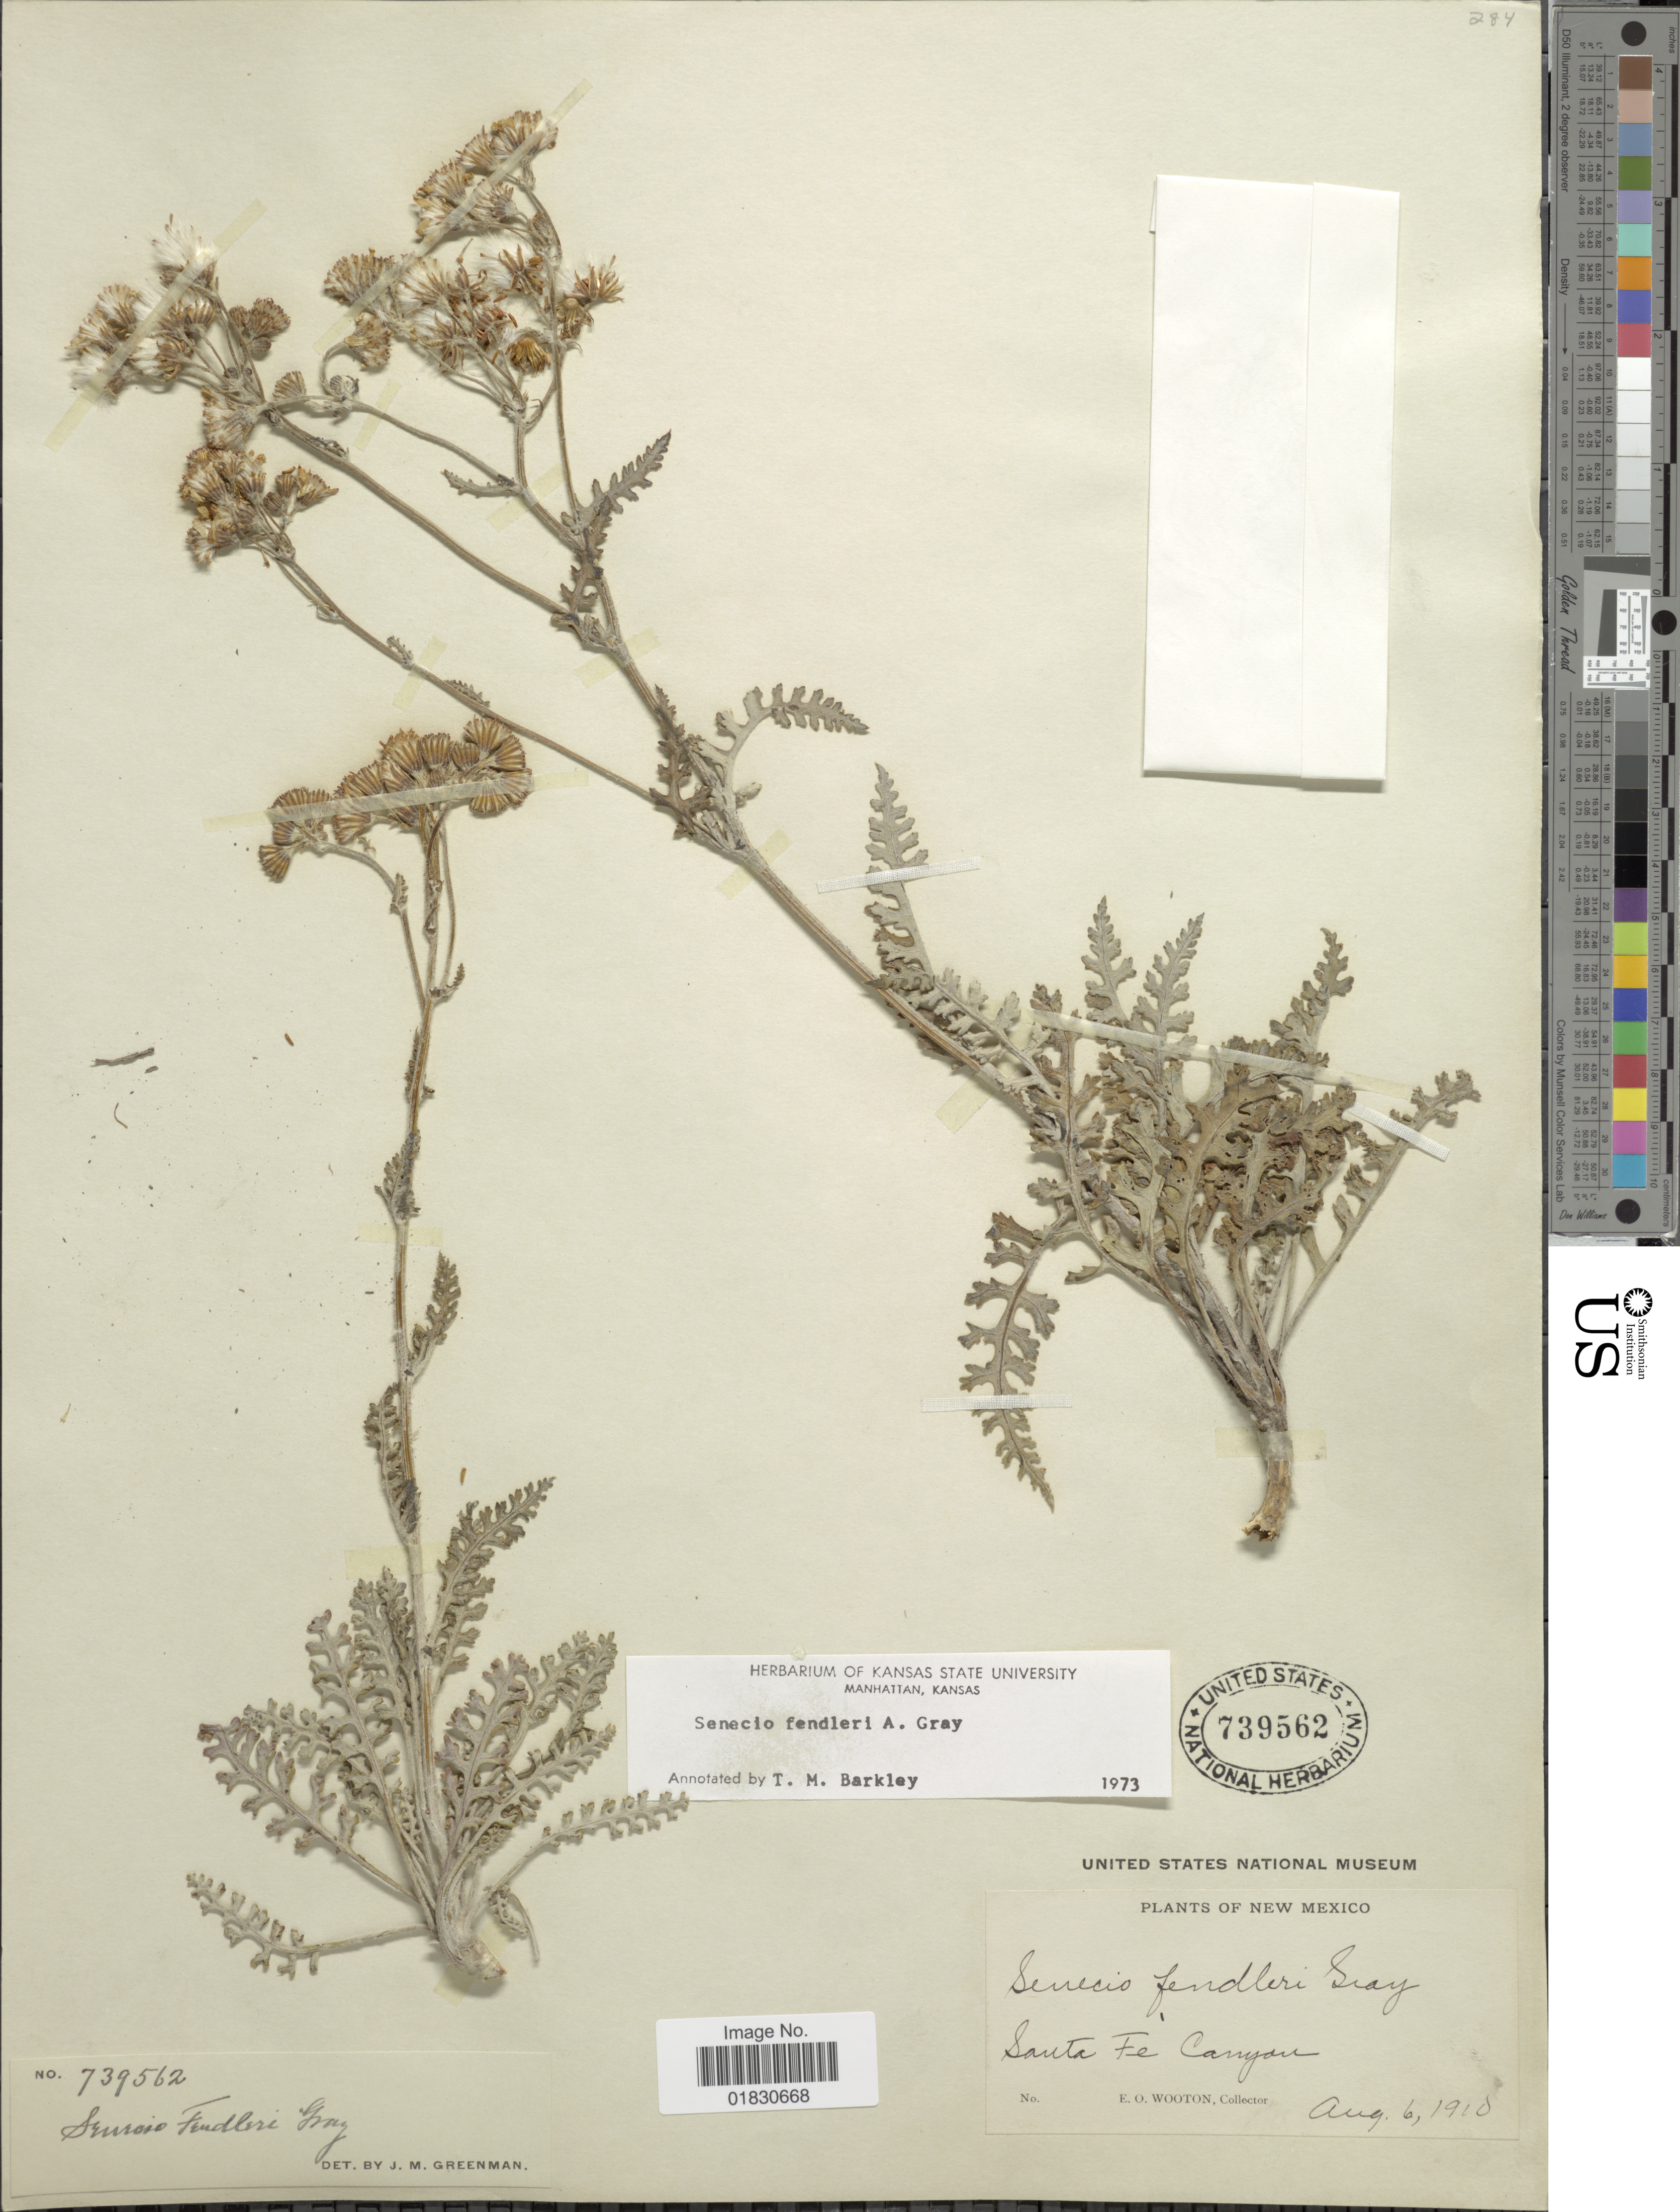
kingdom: Plantae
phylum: Tracheophyta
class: Magnoliopsida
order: Asterales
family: Asteraceae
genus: Packera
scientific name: Packera fendleri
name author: (A. Gray) W.A. Weber & Á. Löve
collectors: E. O. Wooton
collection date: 1918-08-06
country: United States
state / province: New Mexico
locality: Santa Fe Canyon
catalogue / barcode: US 739562